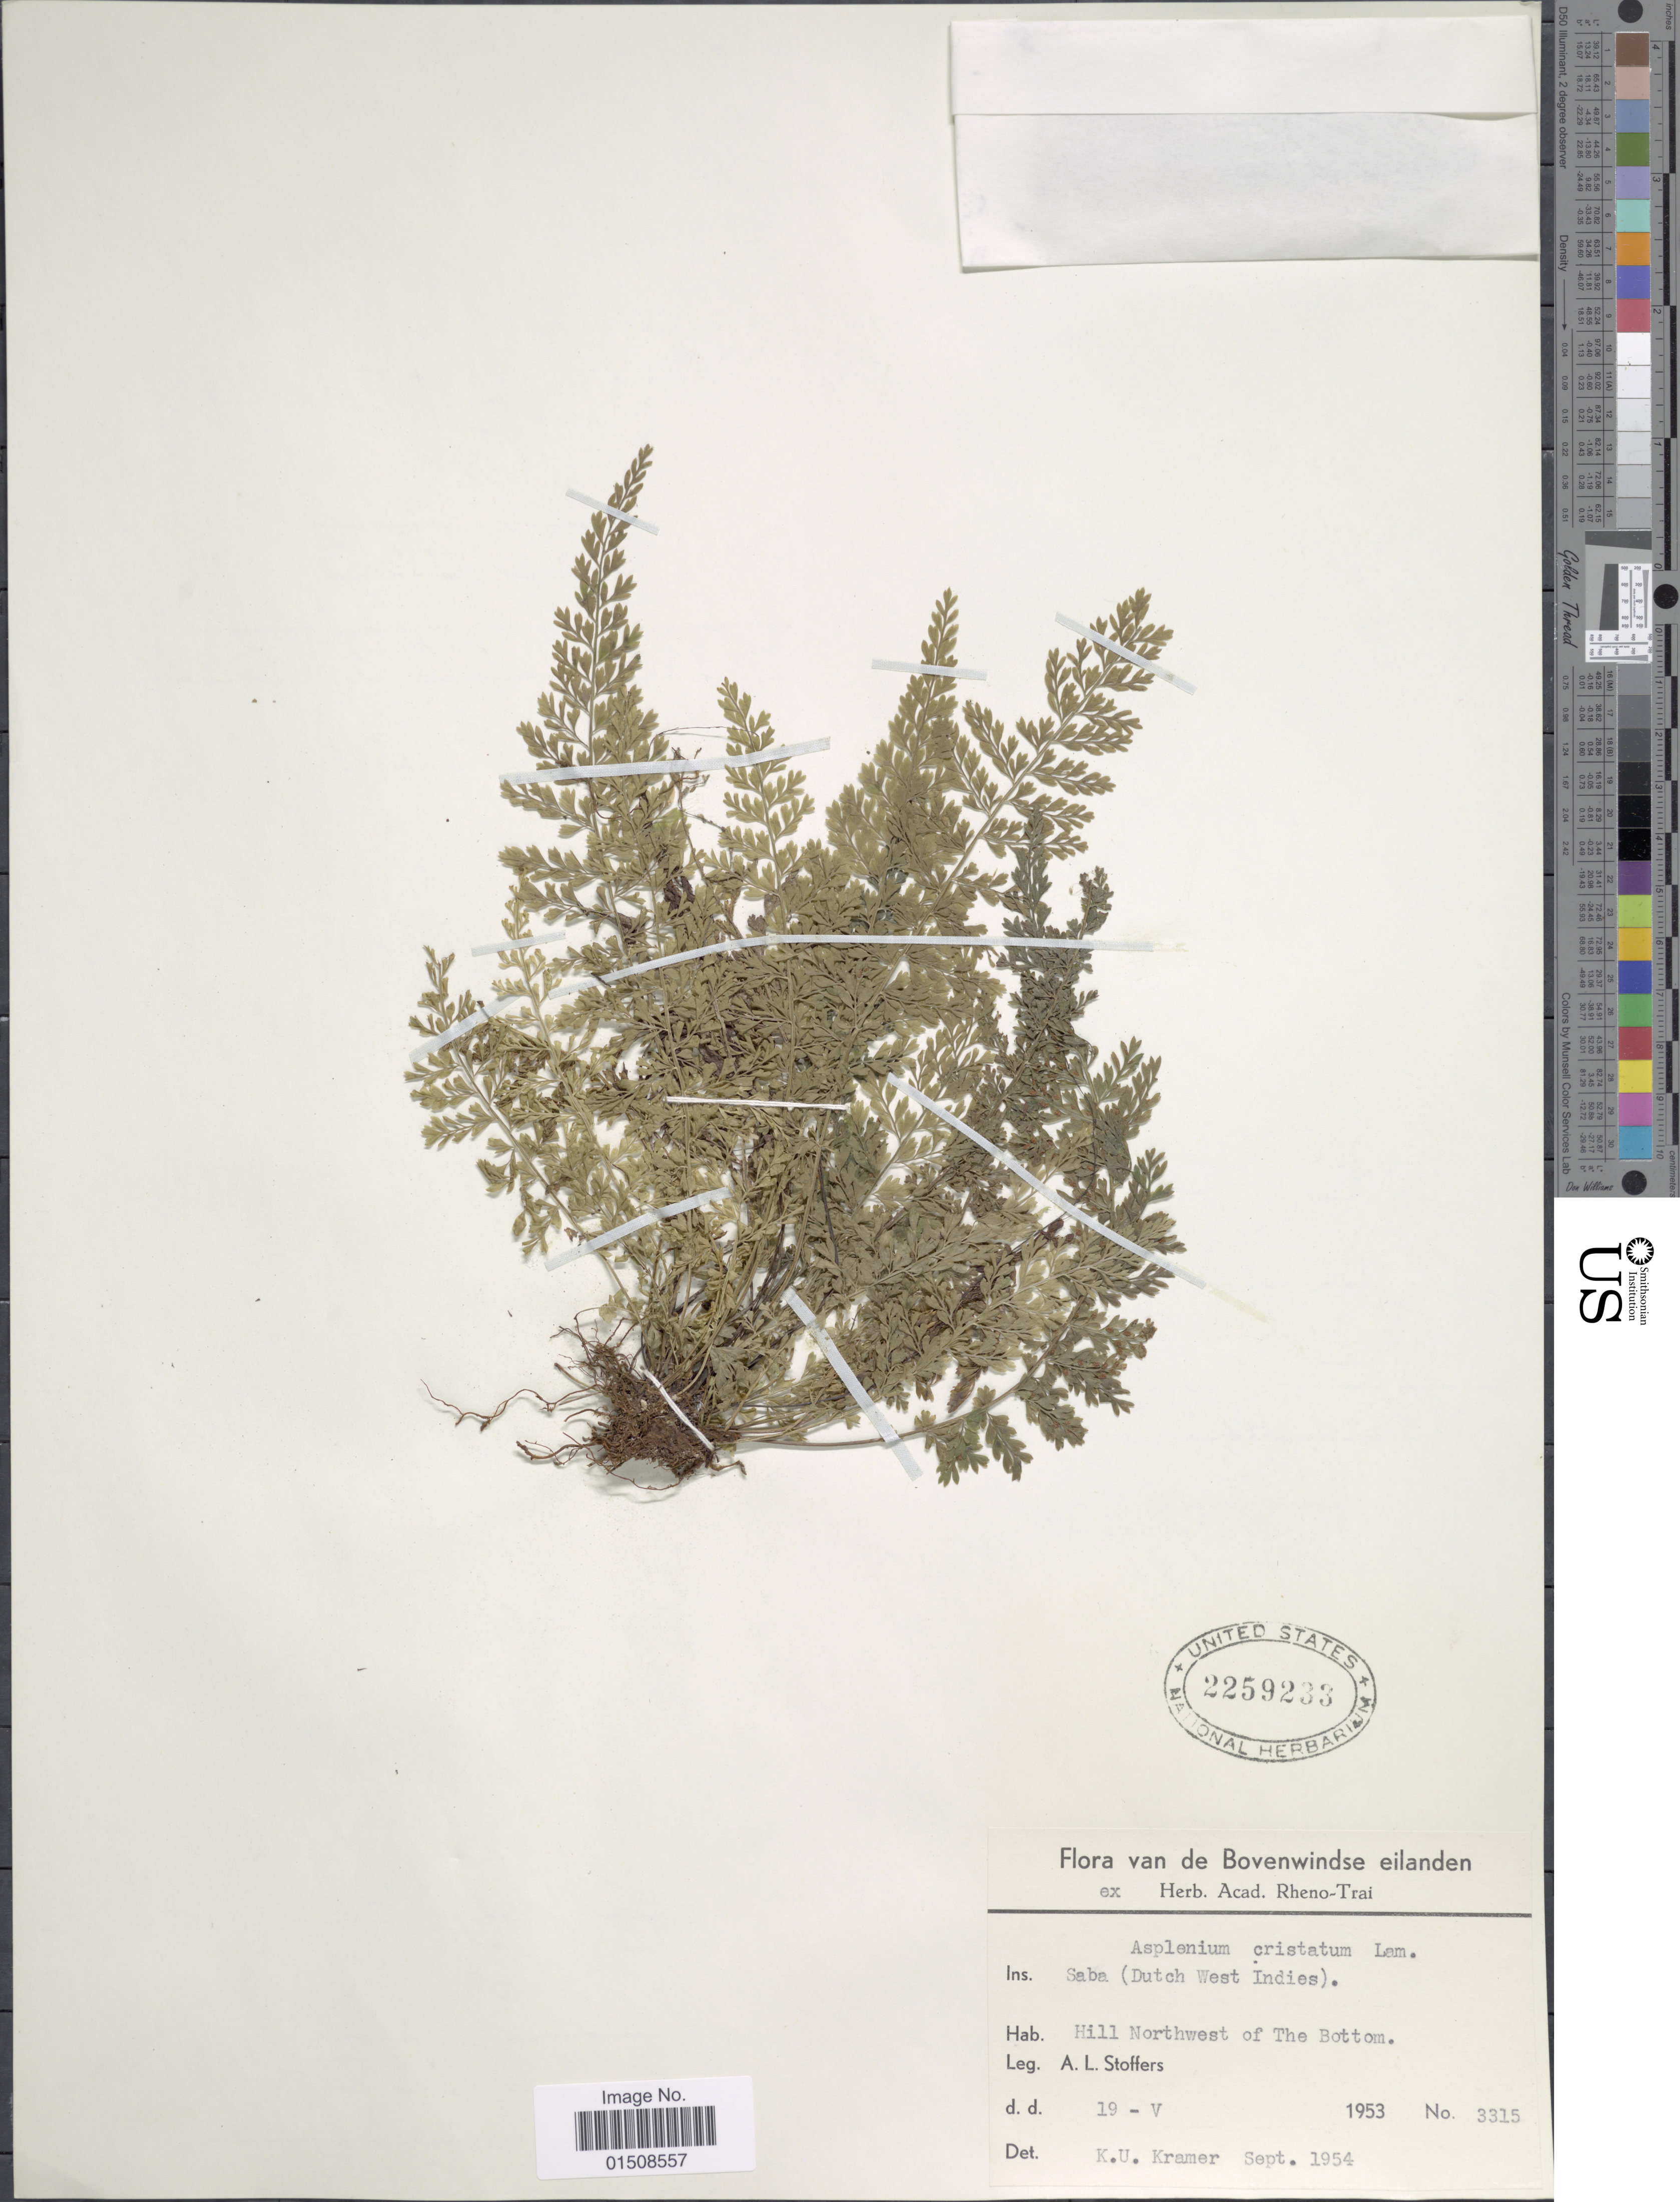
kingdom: Plantae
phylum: Tracheophyta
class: Polypodiopsida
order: Polypodiales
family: Aspleniaceae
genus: Asplenium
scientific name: Asplenium cristatum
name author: Lam.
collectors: A. Stoffers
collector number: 3315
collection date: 1953-05-19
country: Netherlands Antilles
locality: Saba (Dutch West Indies), Hill Northwest of the Bottom, de Bovenwindse eilanden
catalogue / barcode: US 2259233